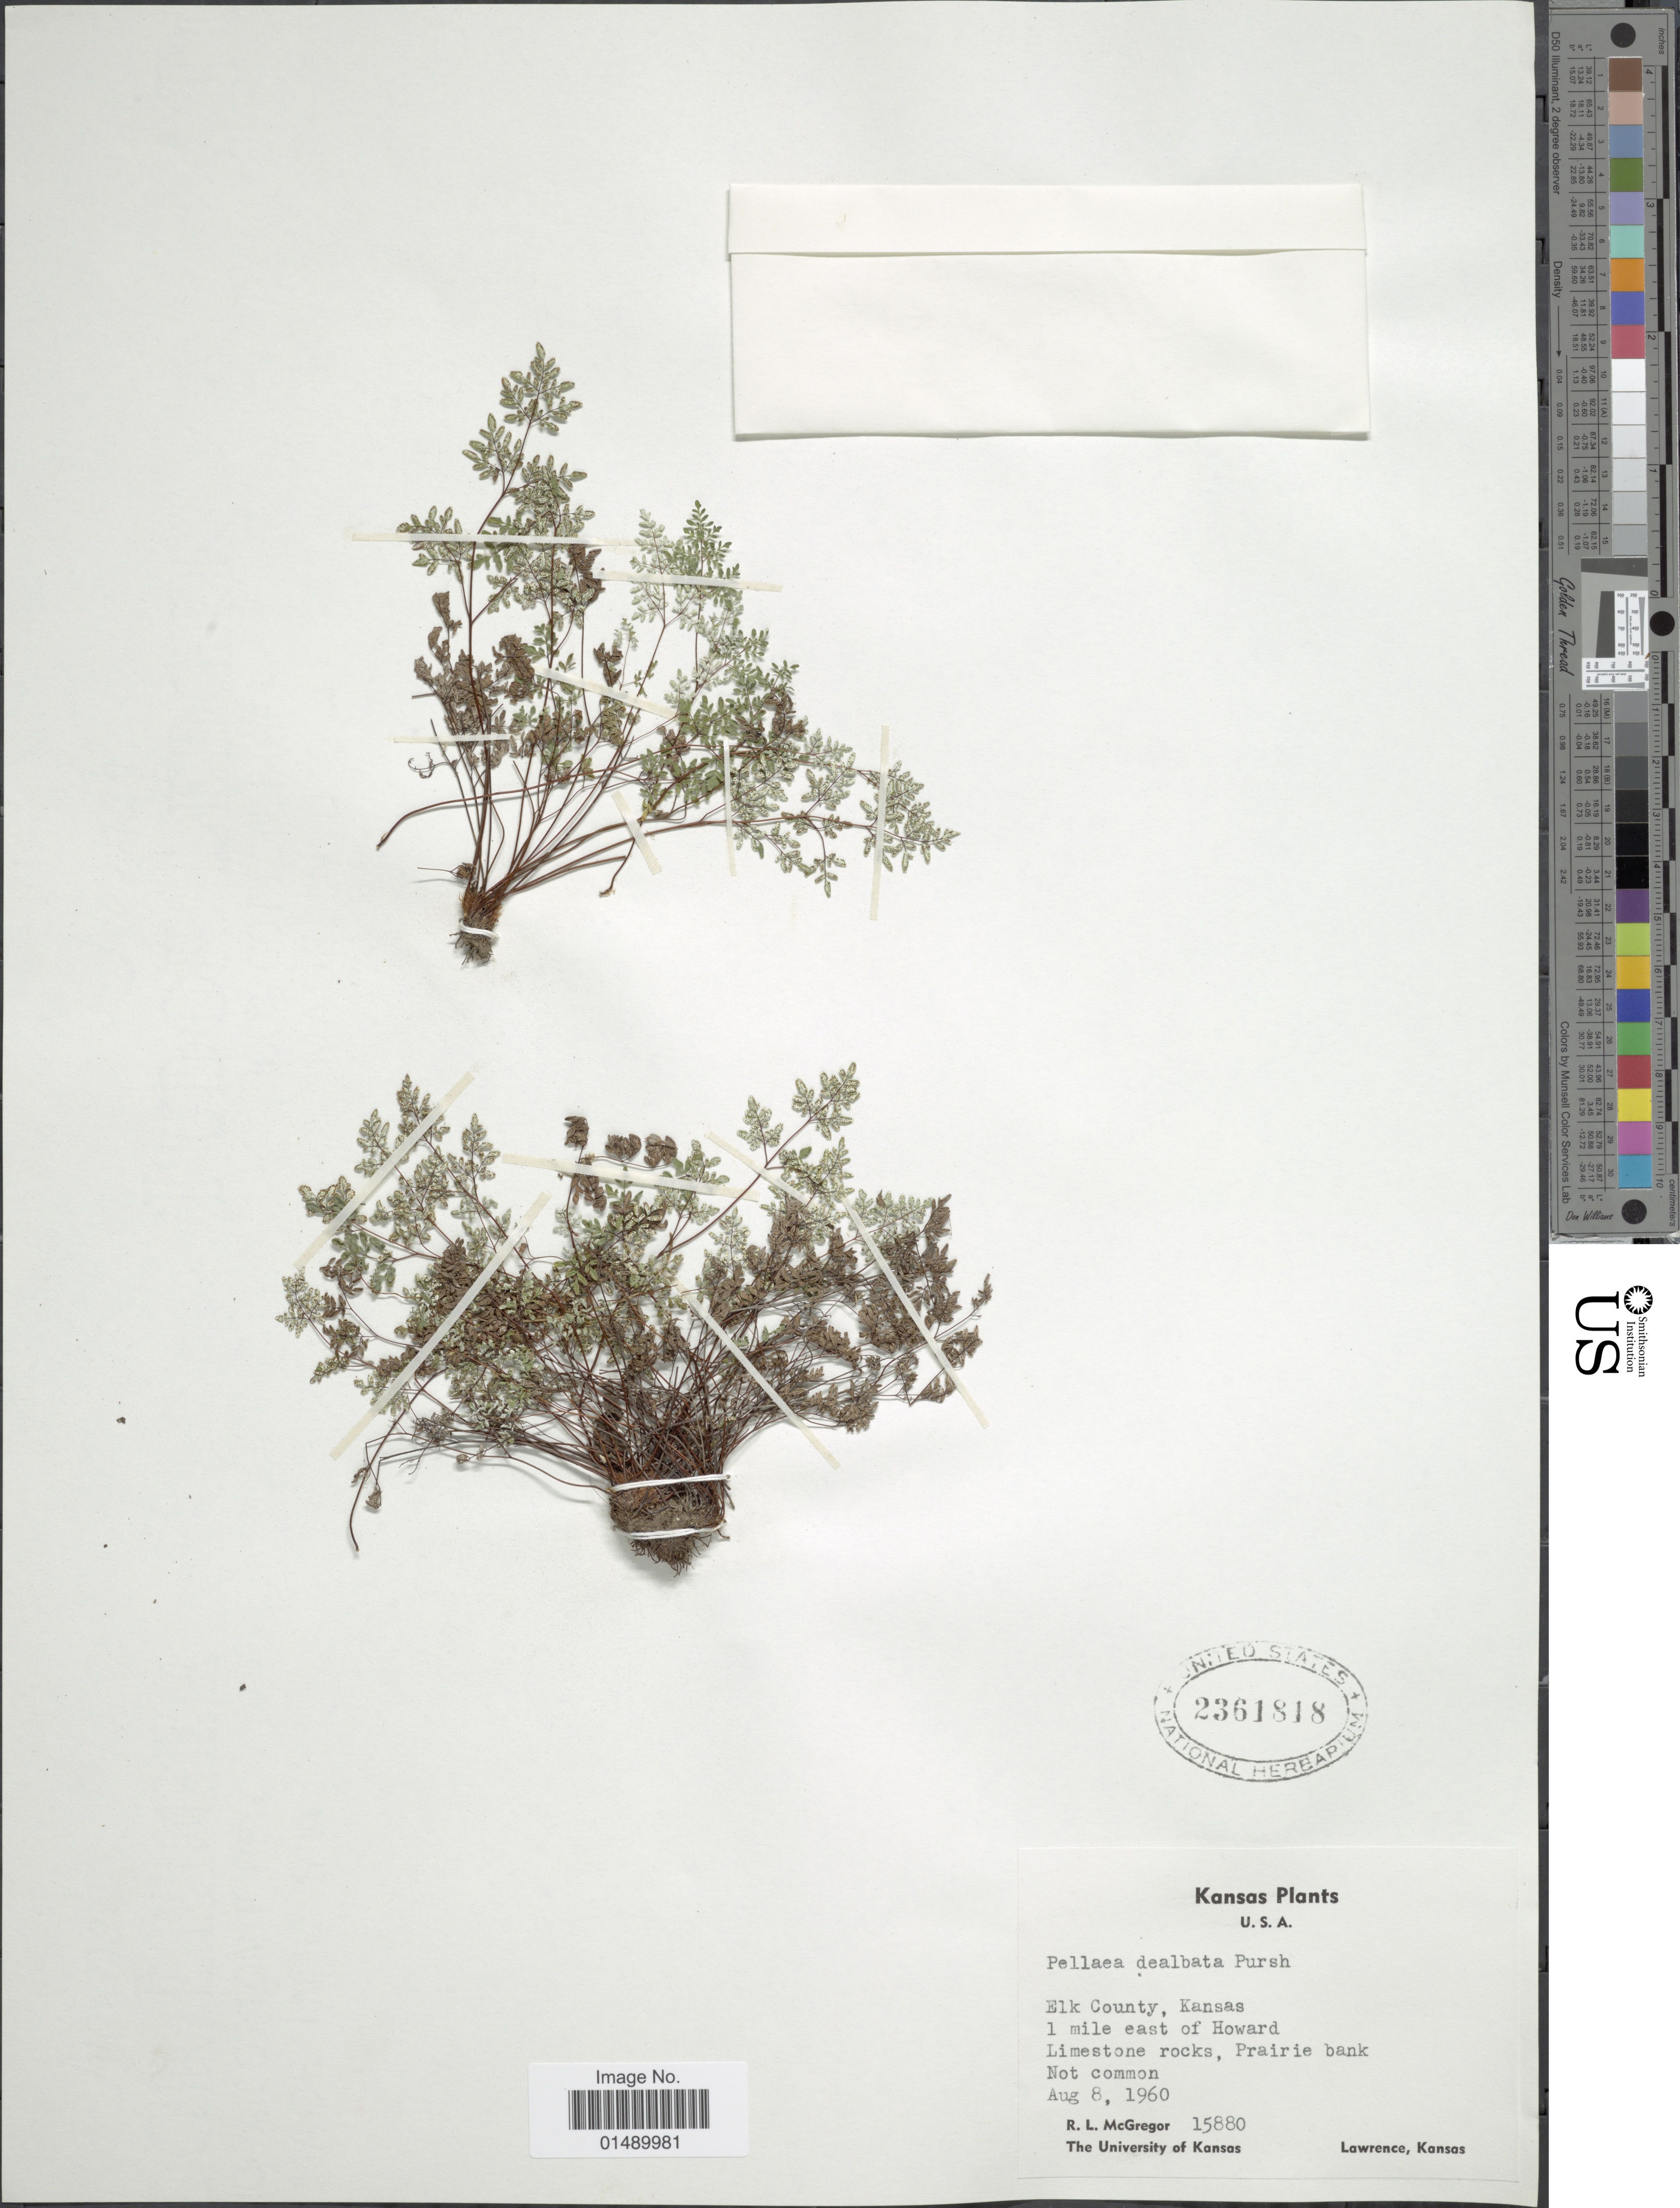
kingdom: Plantae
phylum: Tracheophyta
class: Polypodiopsida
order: Polypodiales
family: Pteridaceae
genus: Argyrochosma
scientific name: Argyrochosma dealbata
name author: (Pursh) Windham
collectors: R. McGregor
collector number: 15880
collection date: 1960-08-08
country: United States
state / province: Kansas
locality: Kansas, Elk County, 1 mile east of Howard, Limestone rocks, Prairie Bank, Lawrence.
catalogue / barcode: US 2361818